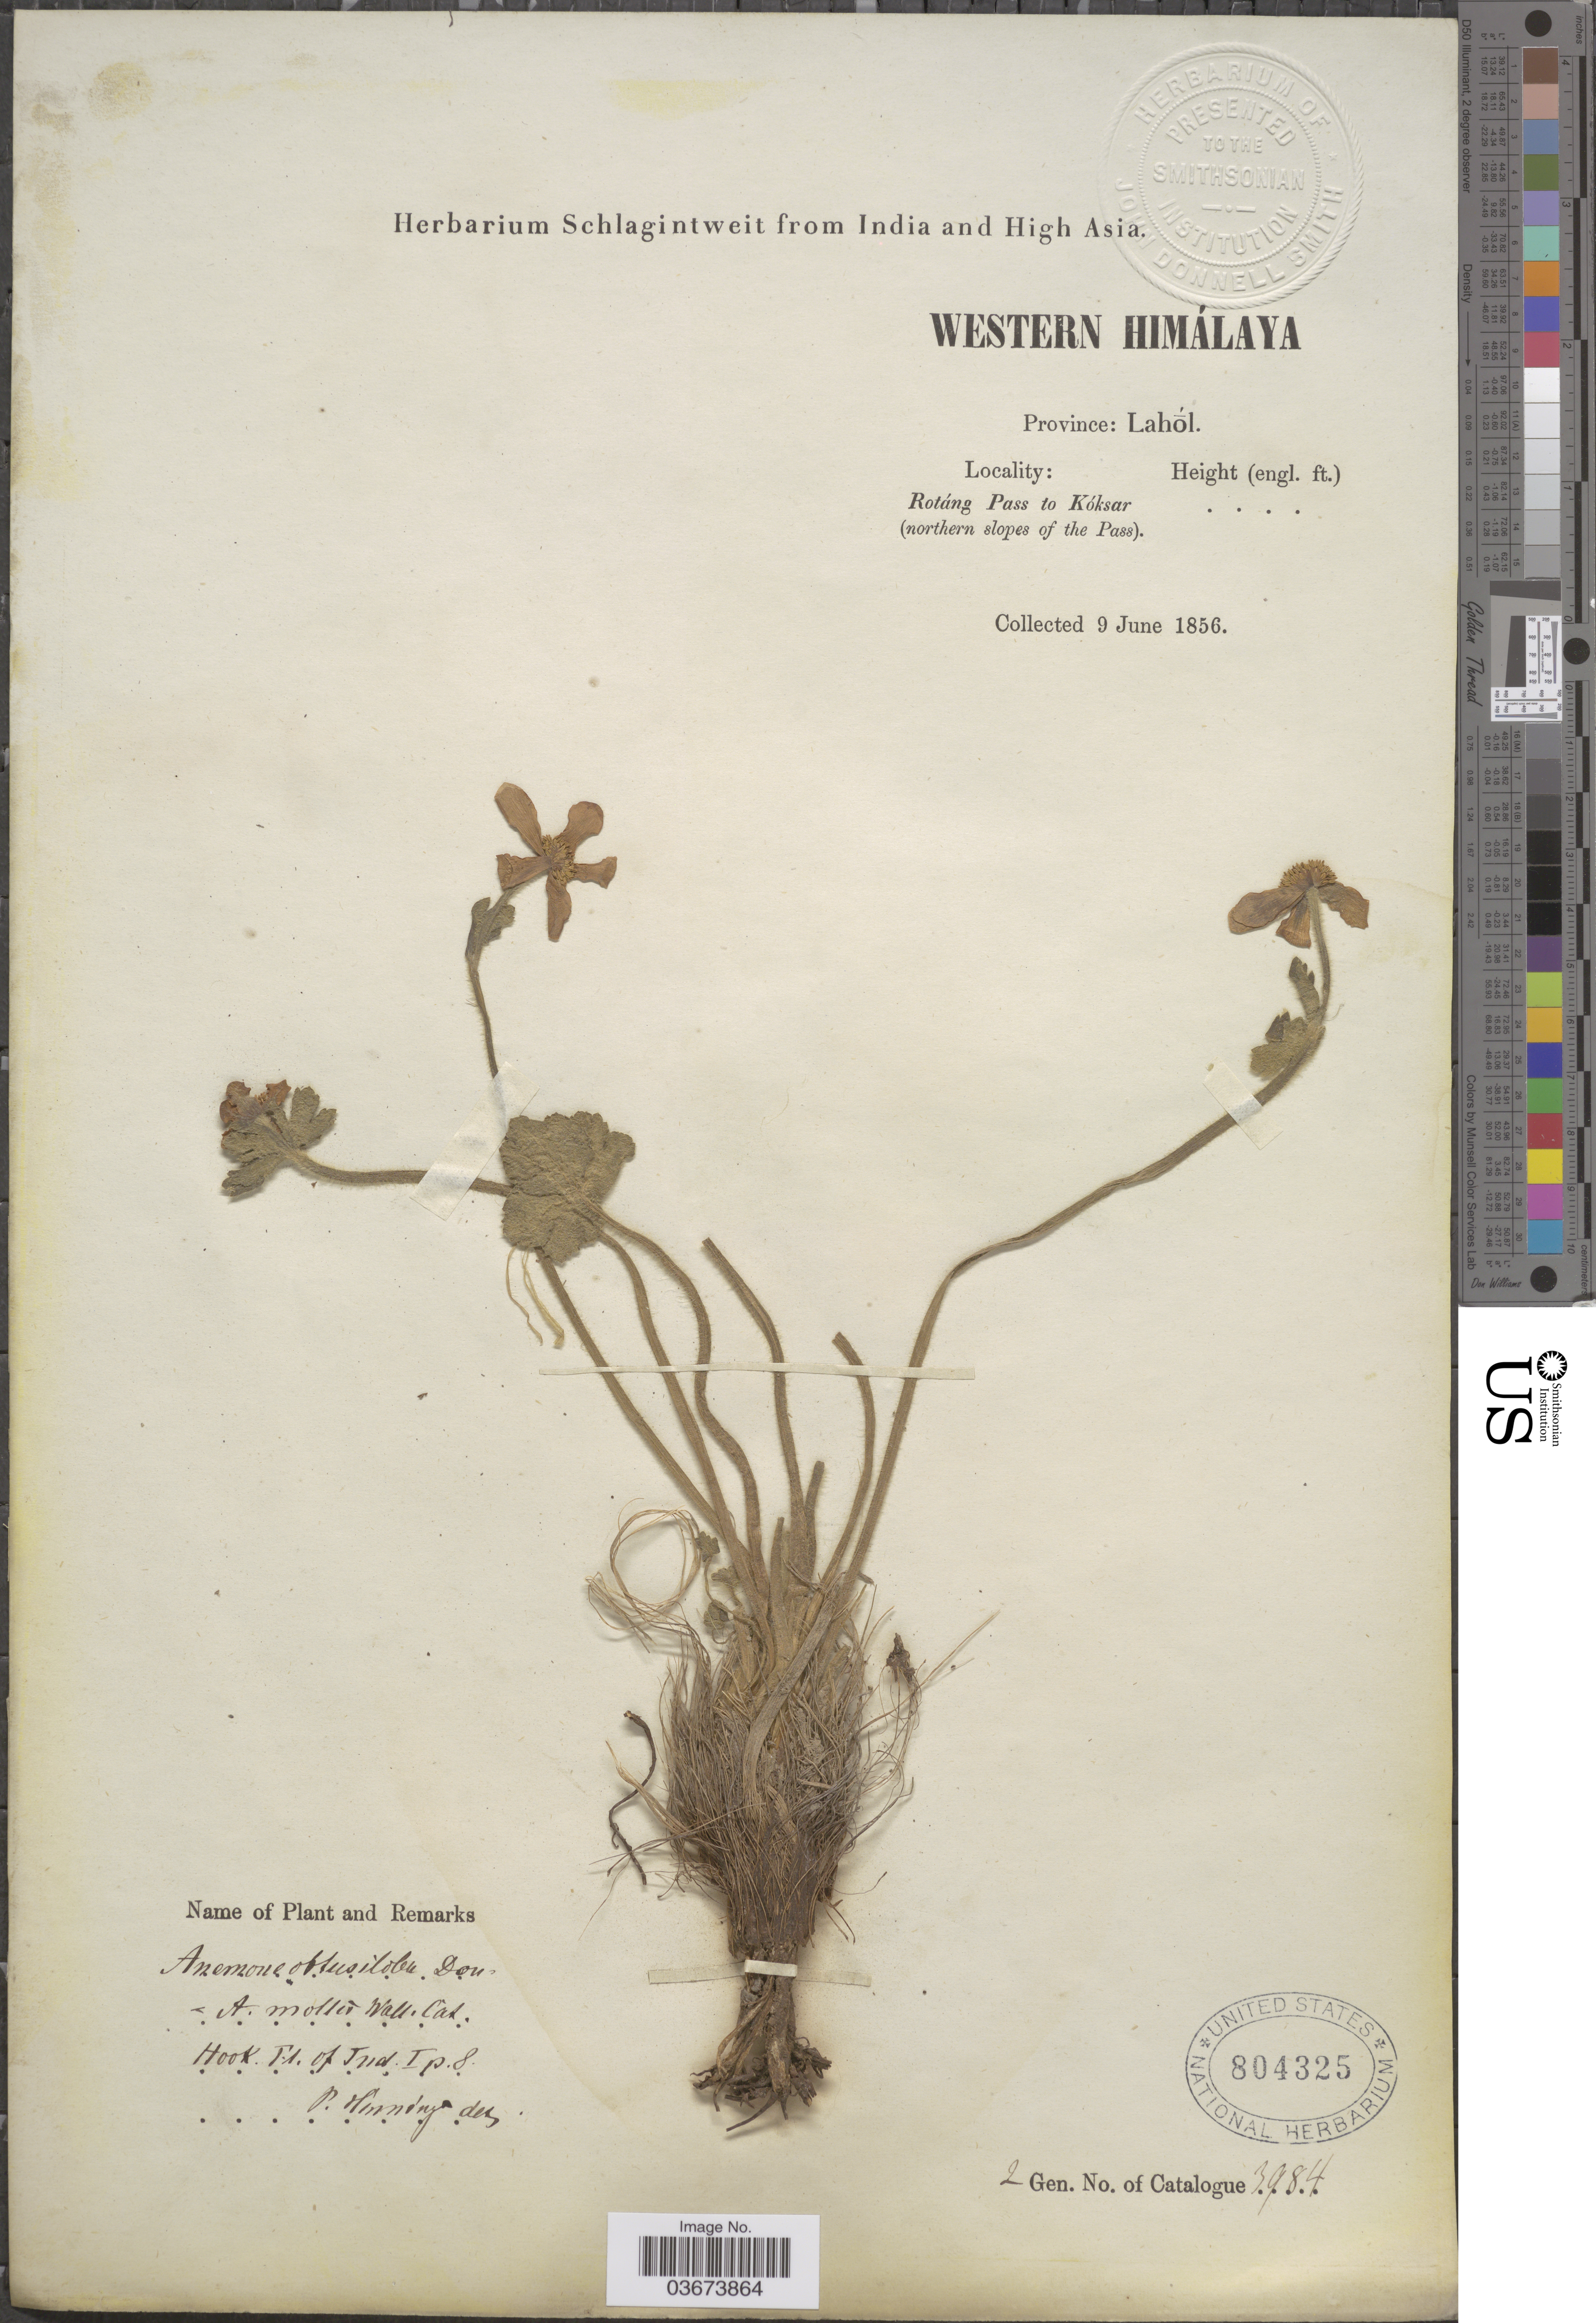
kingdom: Plantae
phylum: Tracheophyta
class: Magnoliopsida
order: Ranunculales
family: Ranunculaceae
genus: Anemone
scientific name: Anemone obtusiloba subsp. obtusiloba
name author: D. Don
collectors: ex herb. Schlagintweit from India and High Asia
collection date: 1856-06-09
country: India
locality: Western Himálaya. Province: Lahól. Rotáng Pass to Kóksar (northern slopes of the pass).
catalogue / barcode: US 804325